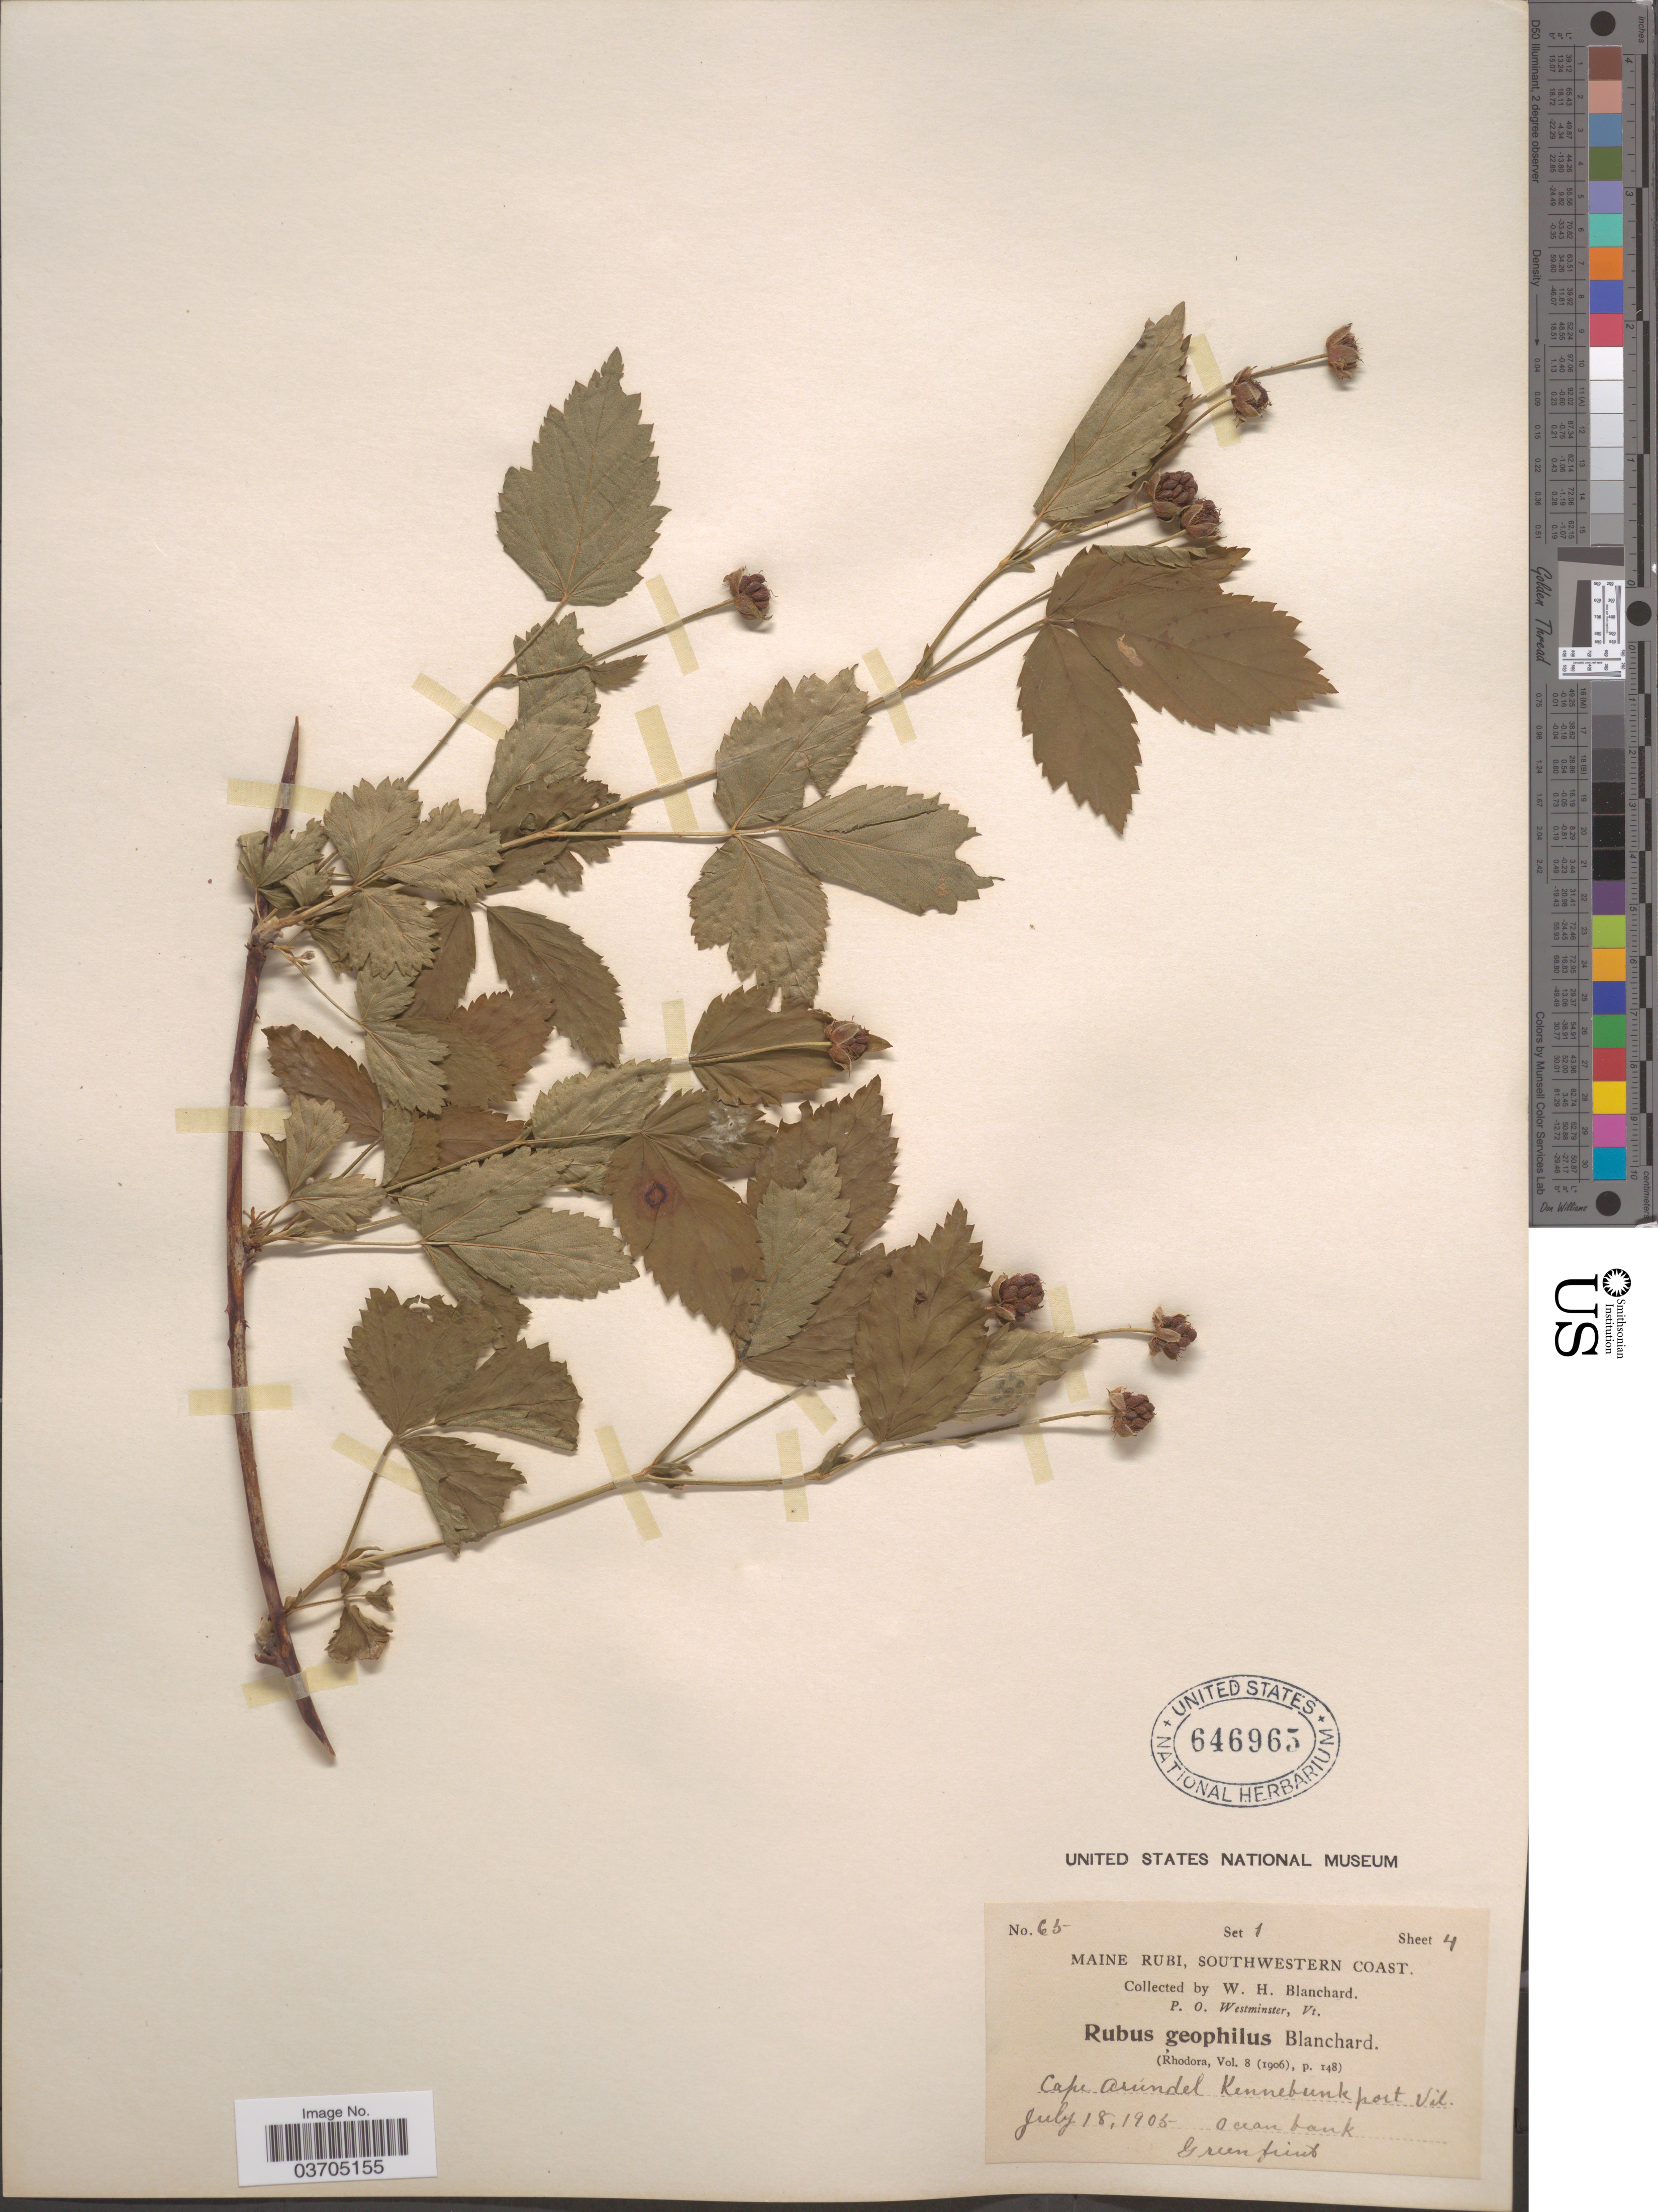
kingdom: Plantae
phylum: Tracheophyta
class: Magnoliopsida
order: Rosales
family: Rosaceae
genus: Rubus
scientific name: Rubus geophilus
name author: Blanch.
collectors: W. H. Blanchard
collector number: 65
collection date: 1905-07-18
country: United States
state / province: Maine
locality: Southwestern Coast. Cape Arundel, Kennebunkport Vil.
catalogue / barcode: US 646965